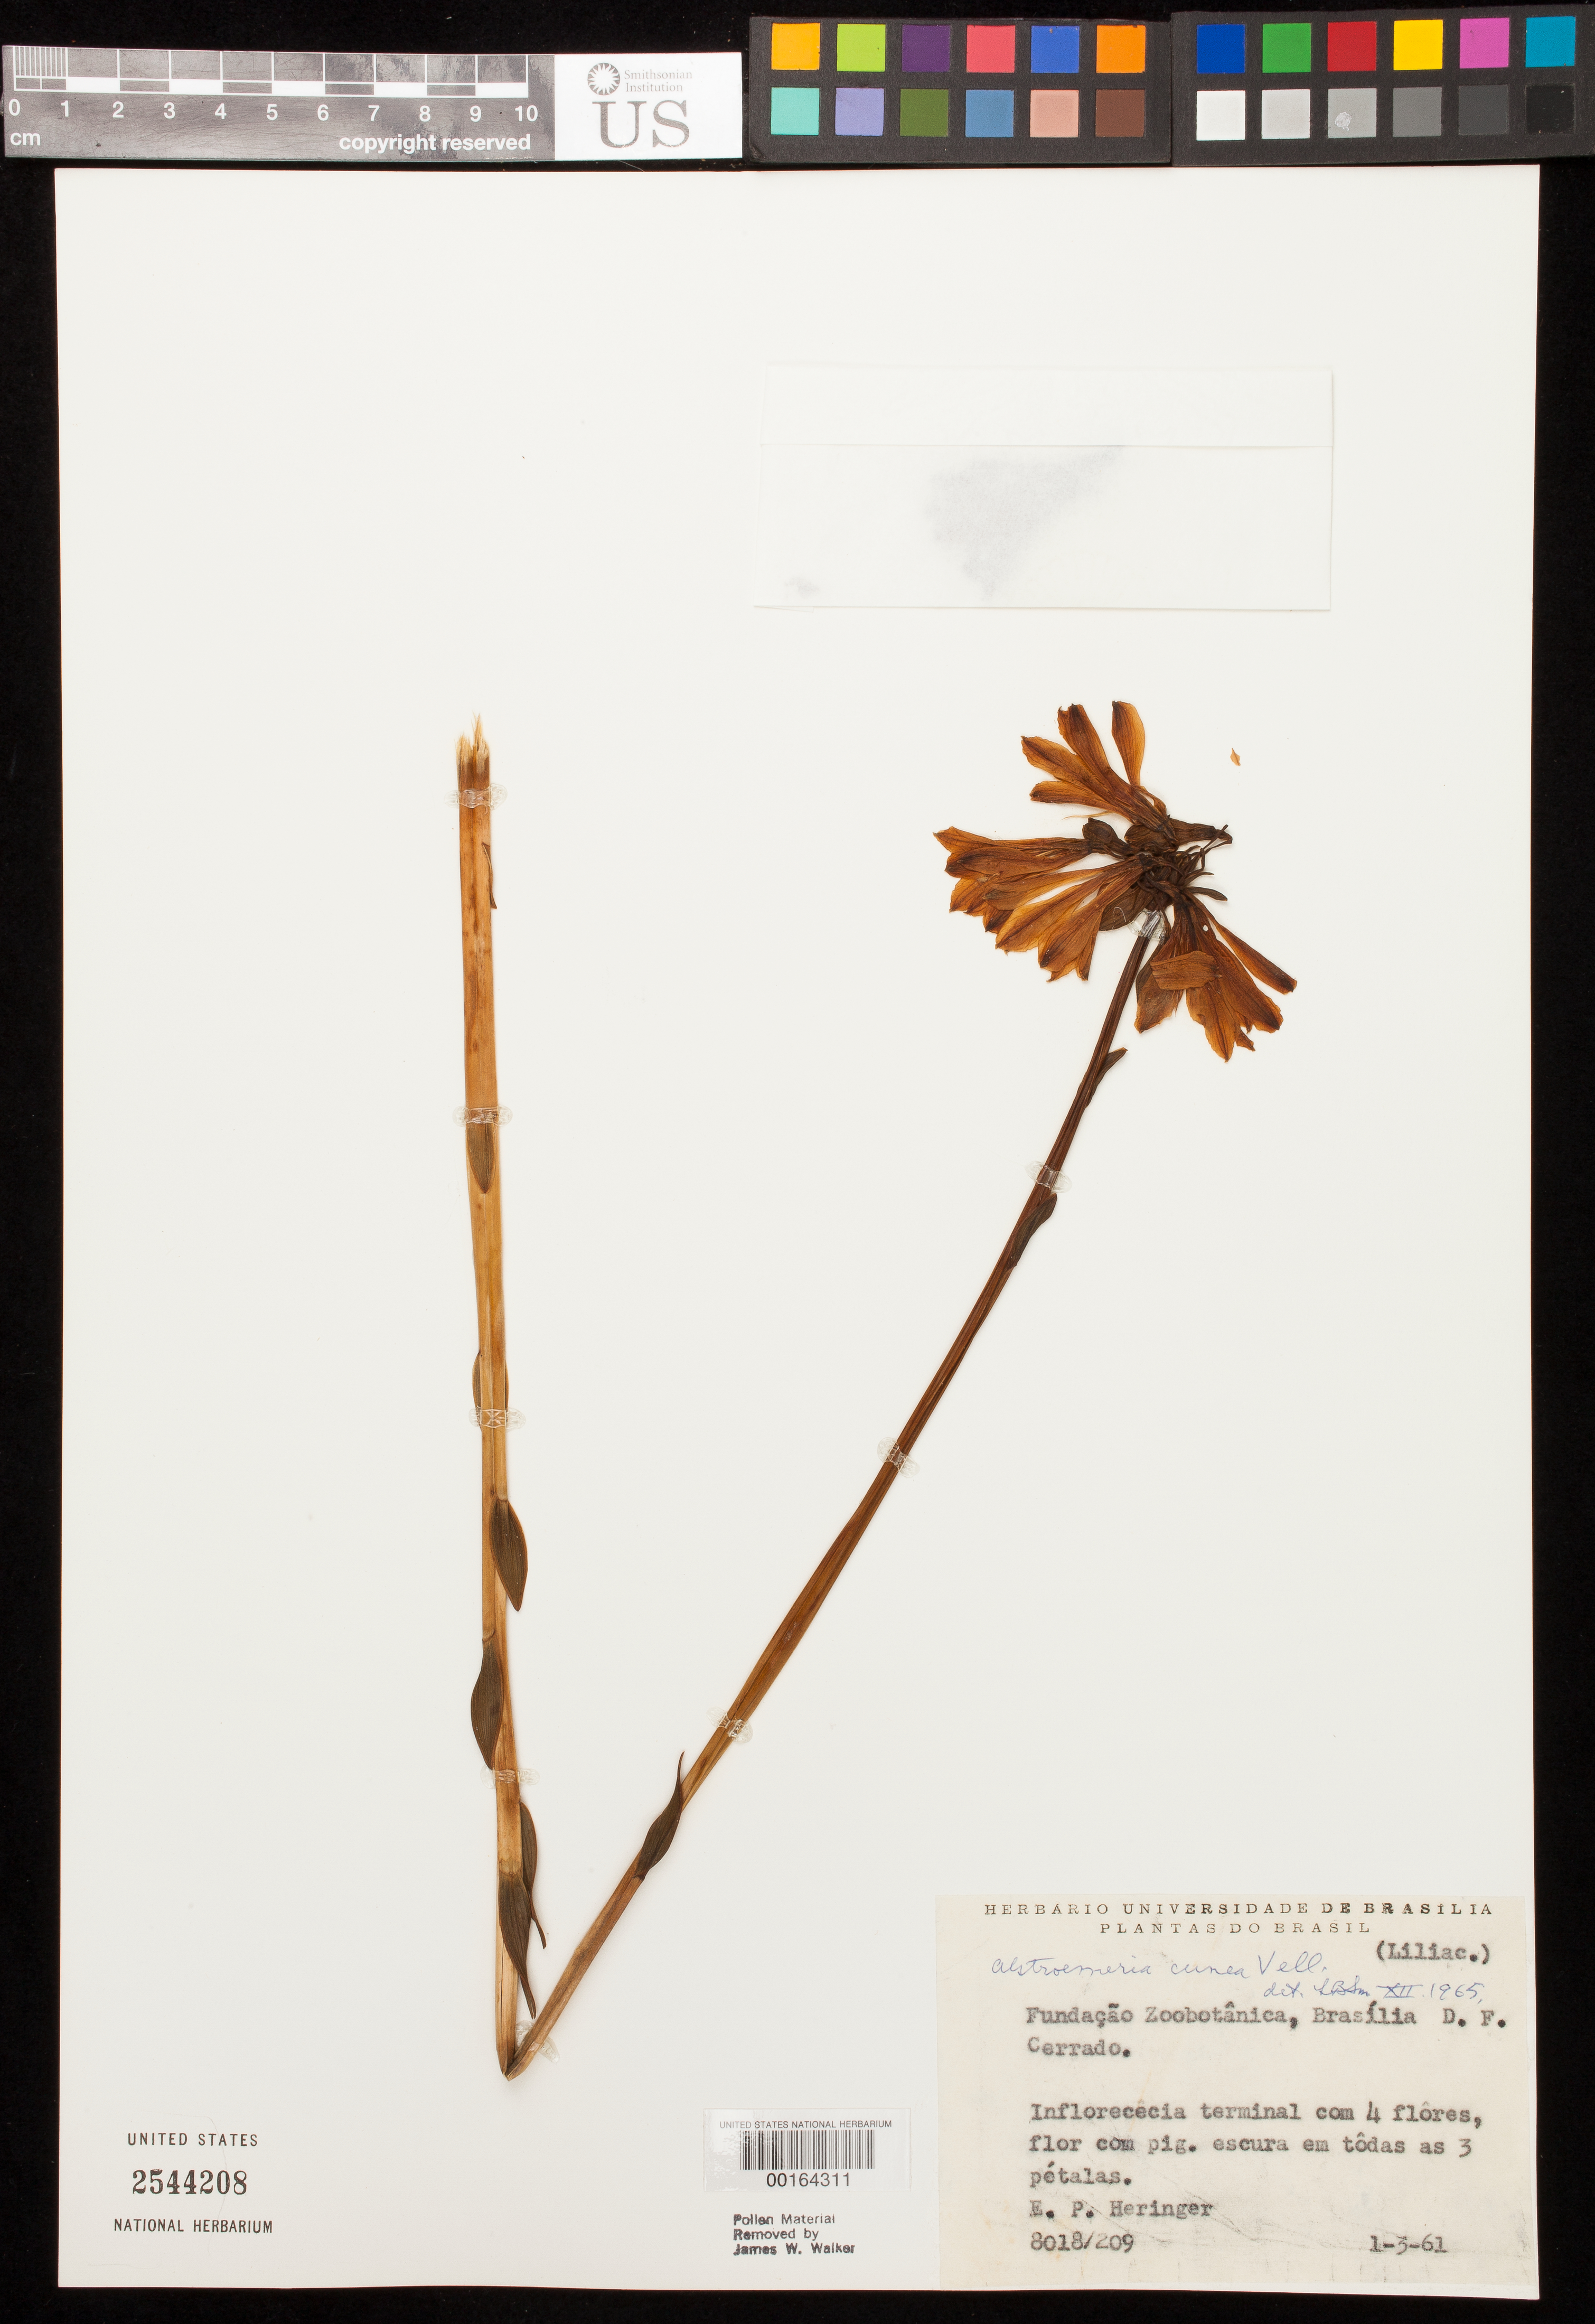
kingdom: Plantae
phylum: Tracheophyta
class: Liliopsida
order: Liliales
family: Alstroemeriaceae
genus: Alstroemeria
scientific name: Alstroemeria cunha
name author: Vell.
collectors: E. P. Heringer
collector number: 8018 / 209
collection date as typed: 03 Jan 1961 or 01 Mar 1961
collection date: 1961-01-03 or 1961-03-01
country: Brazil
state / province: Distrito Federal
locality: Funacao zoobotanica, brazilia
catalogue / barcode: US 2544208